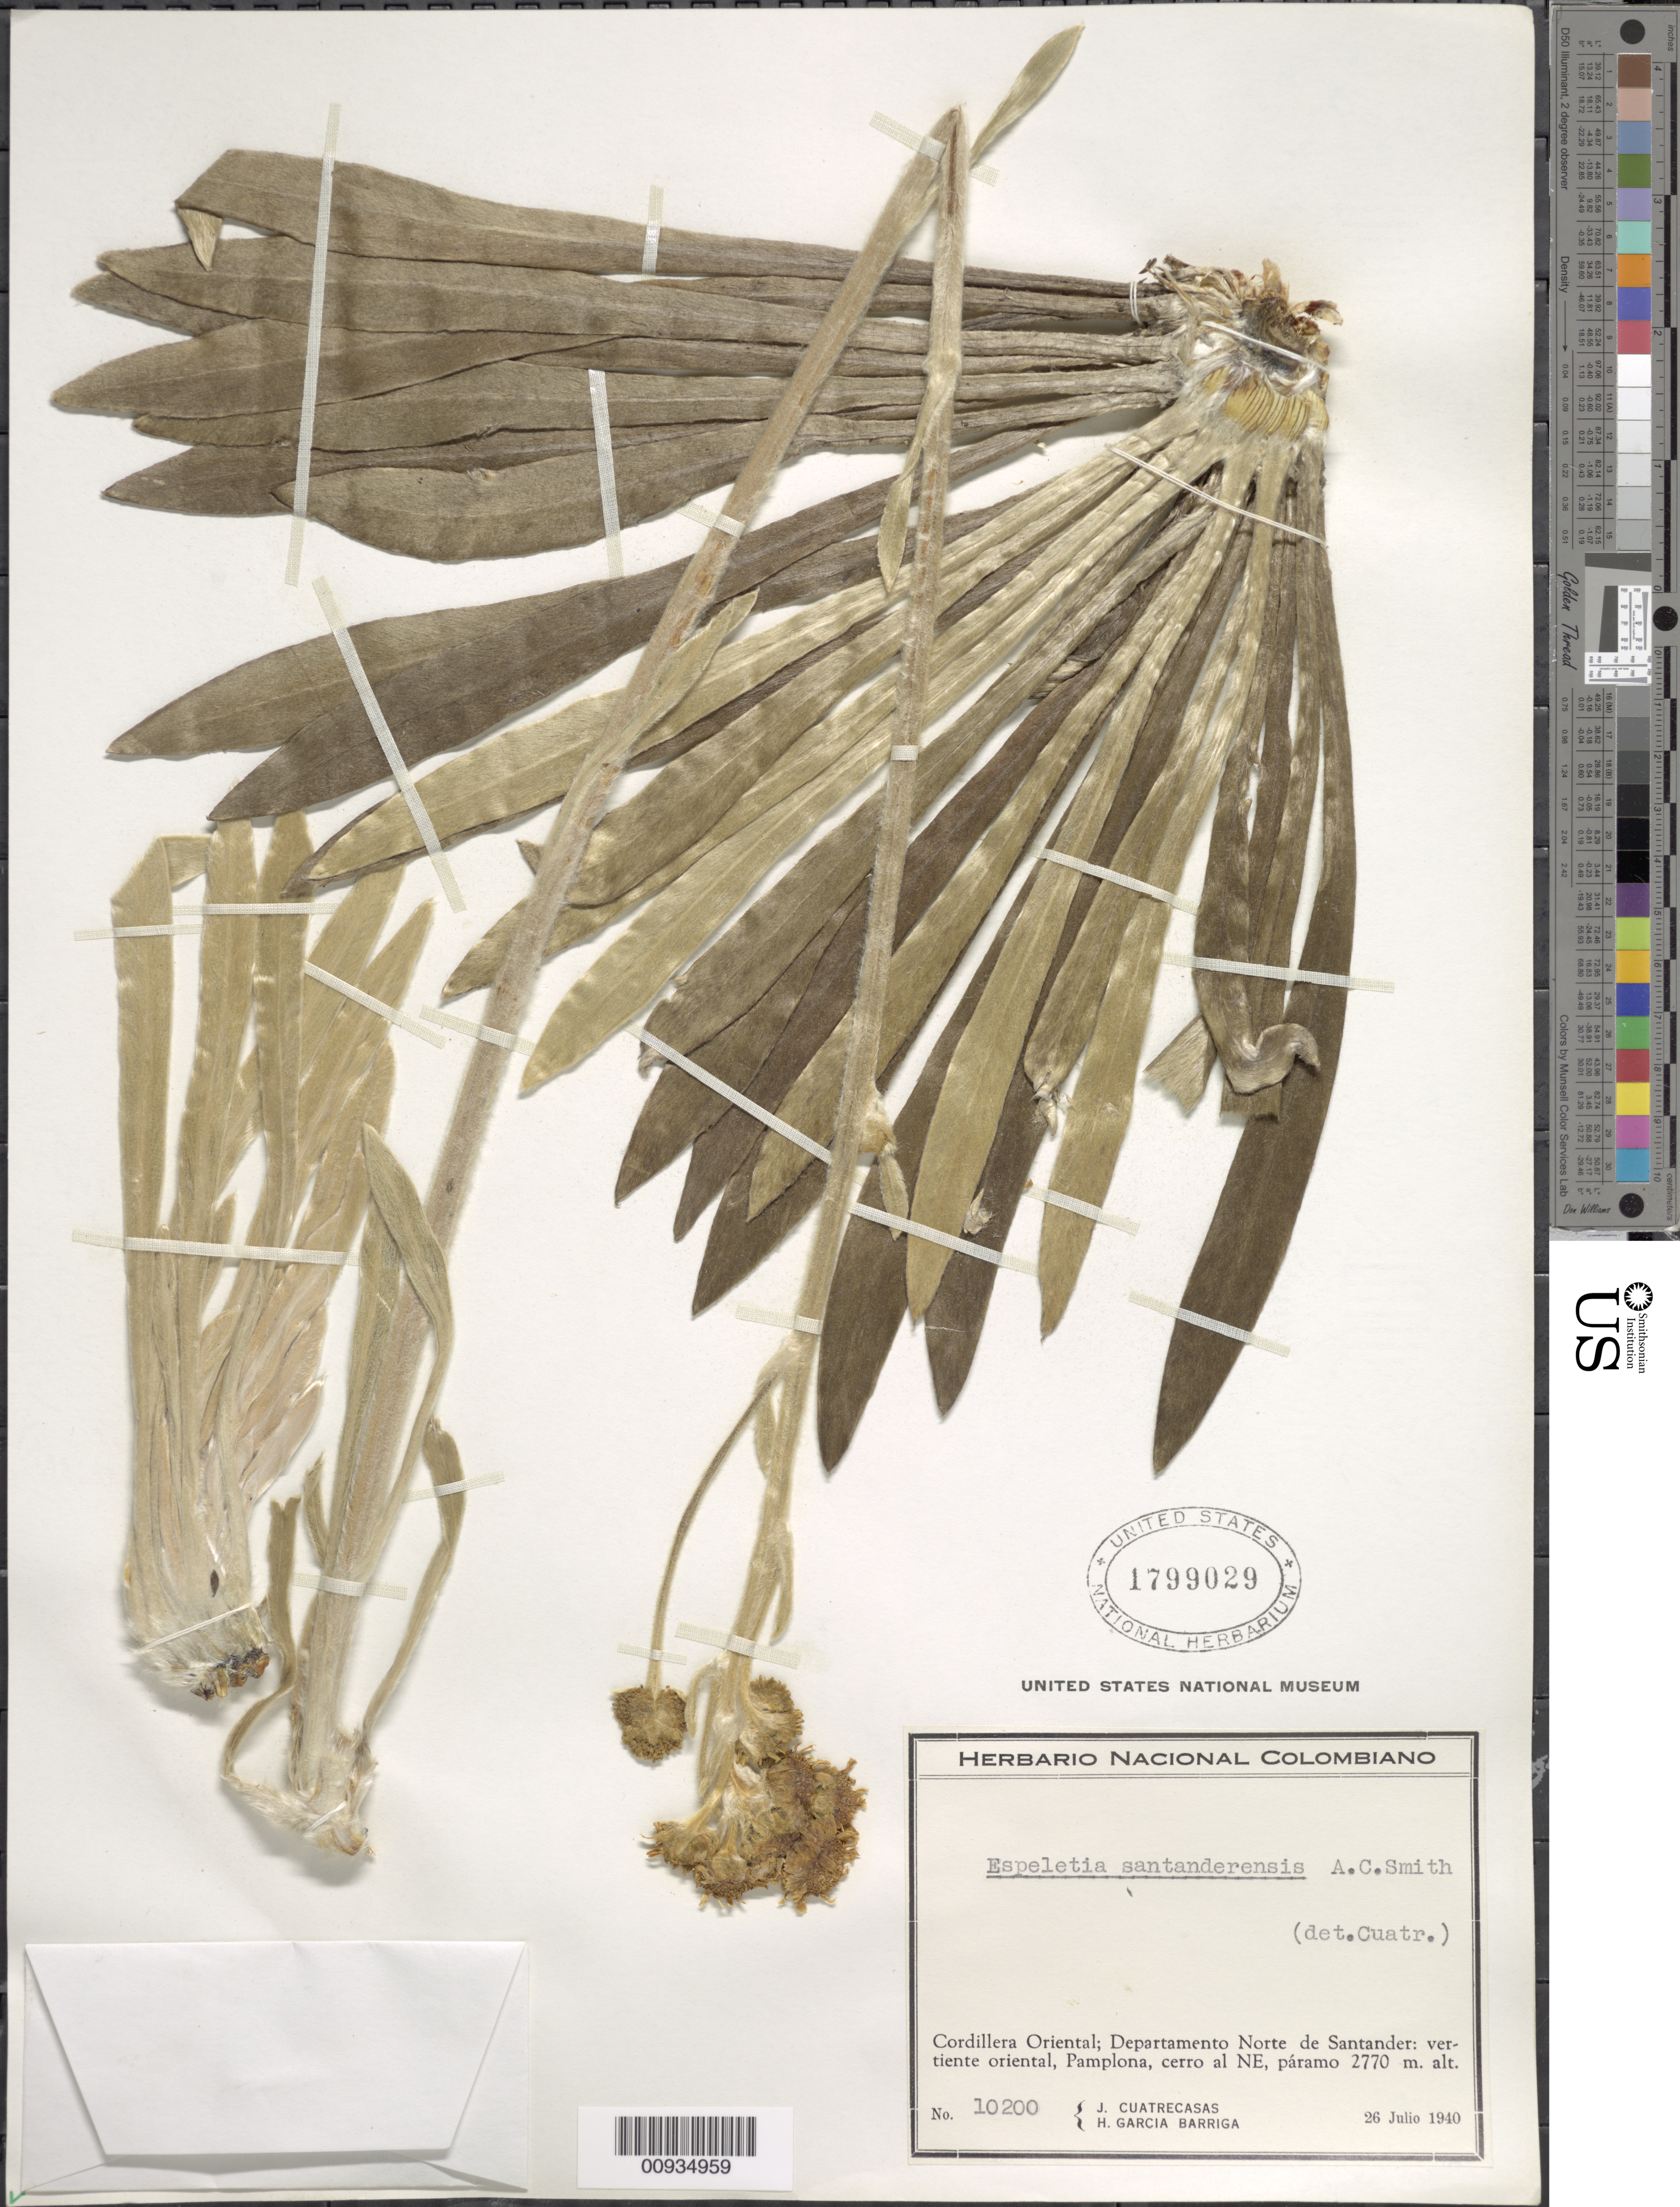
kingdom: Plantae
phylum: Tracheophyta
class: Magnoliopsida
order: Asterales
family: Asteraceae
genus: Espeletiopsis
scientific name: Espeletiopsis santanderensis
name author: (A.C. Sm.) Cuatrec.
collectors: J. Cuatrecasas & H. García Barriga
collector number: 10200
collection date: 1940-07-26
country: Colombia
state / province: Norte de Santander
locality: Vertiente Oriental, Pamplona, cerro al NE, páramo.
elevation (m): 2770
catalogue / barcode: US 1799029